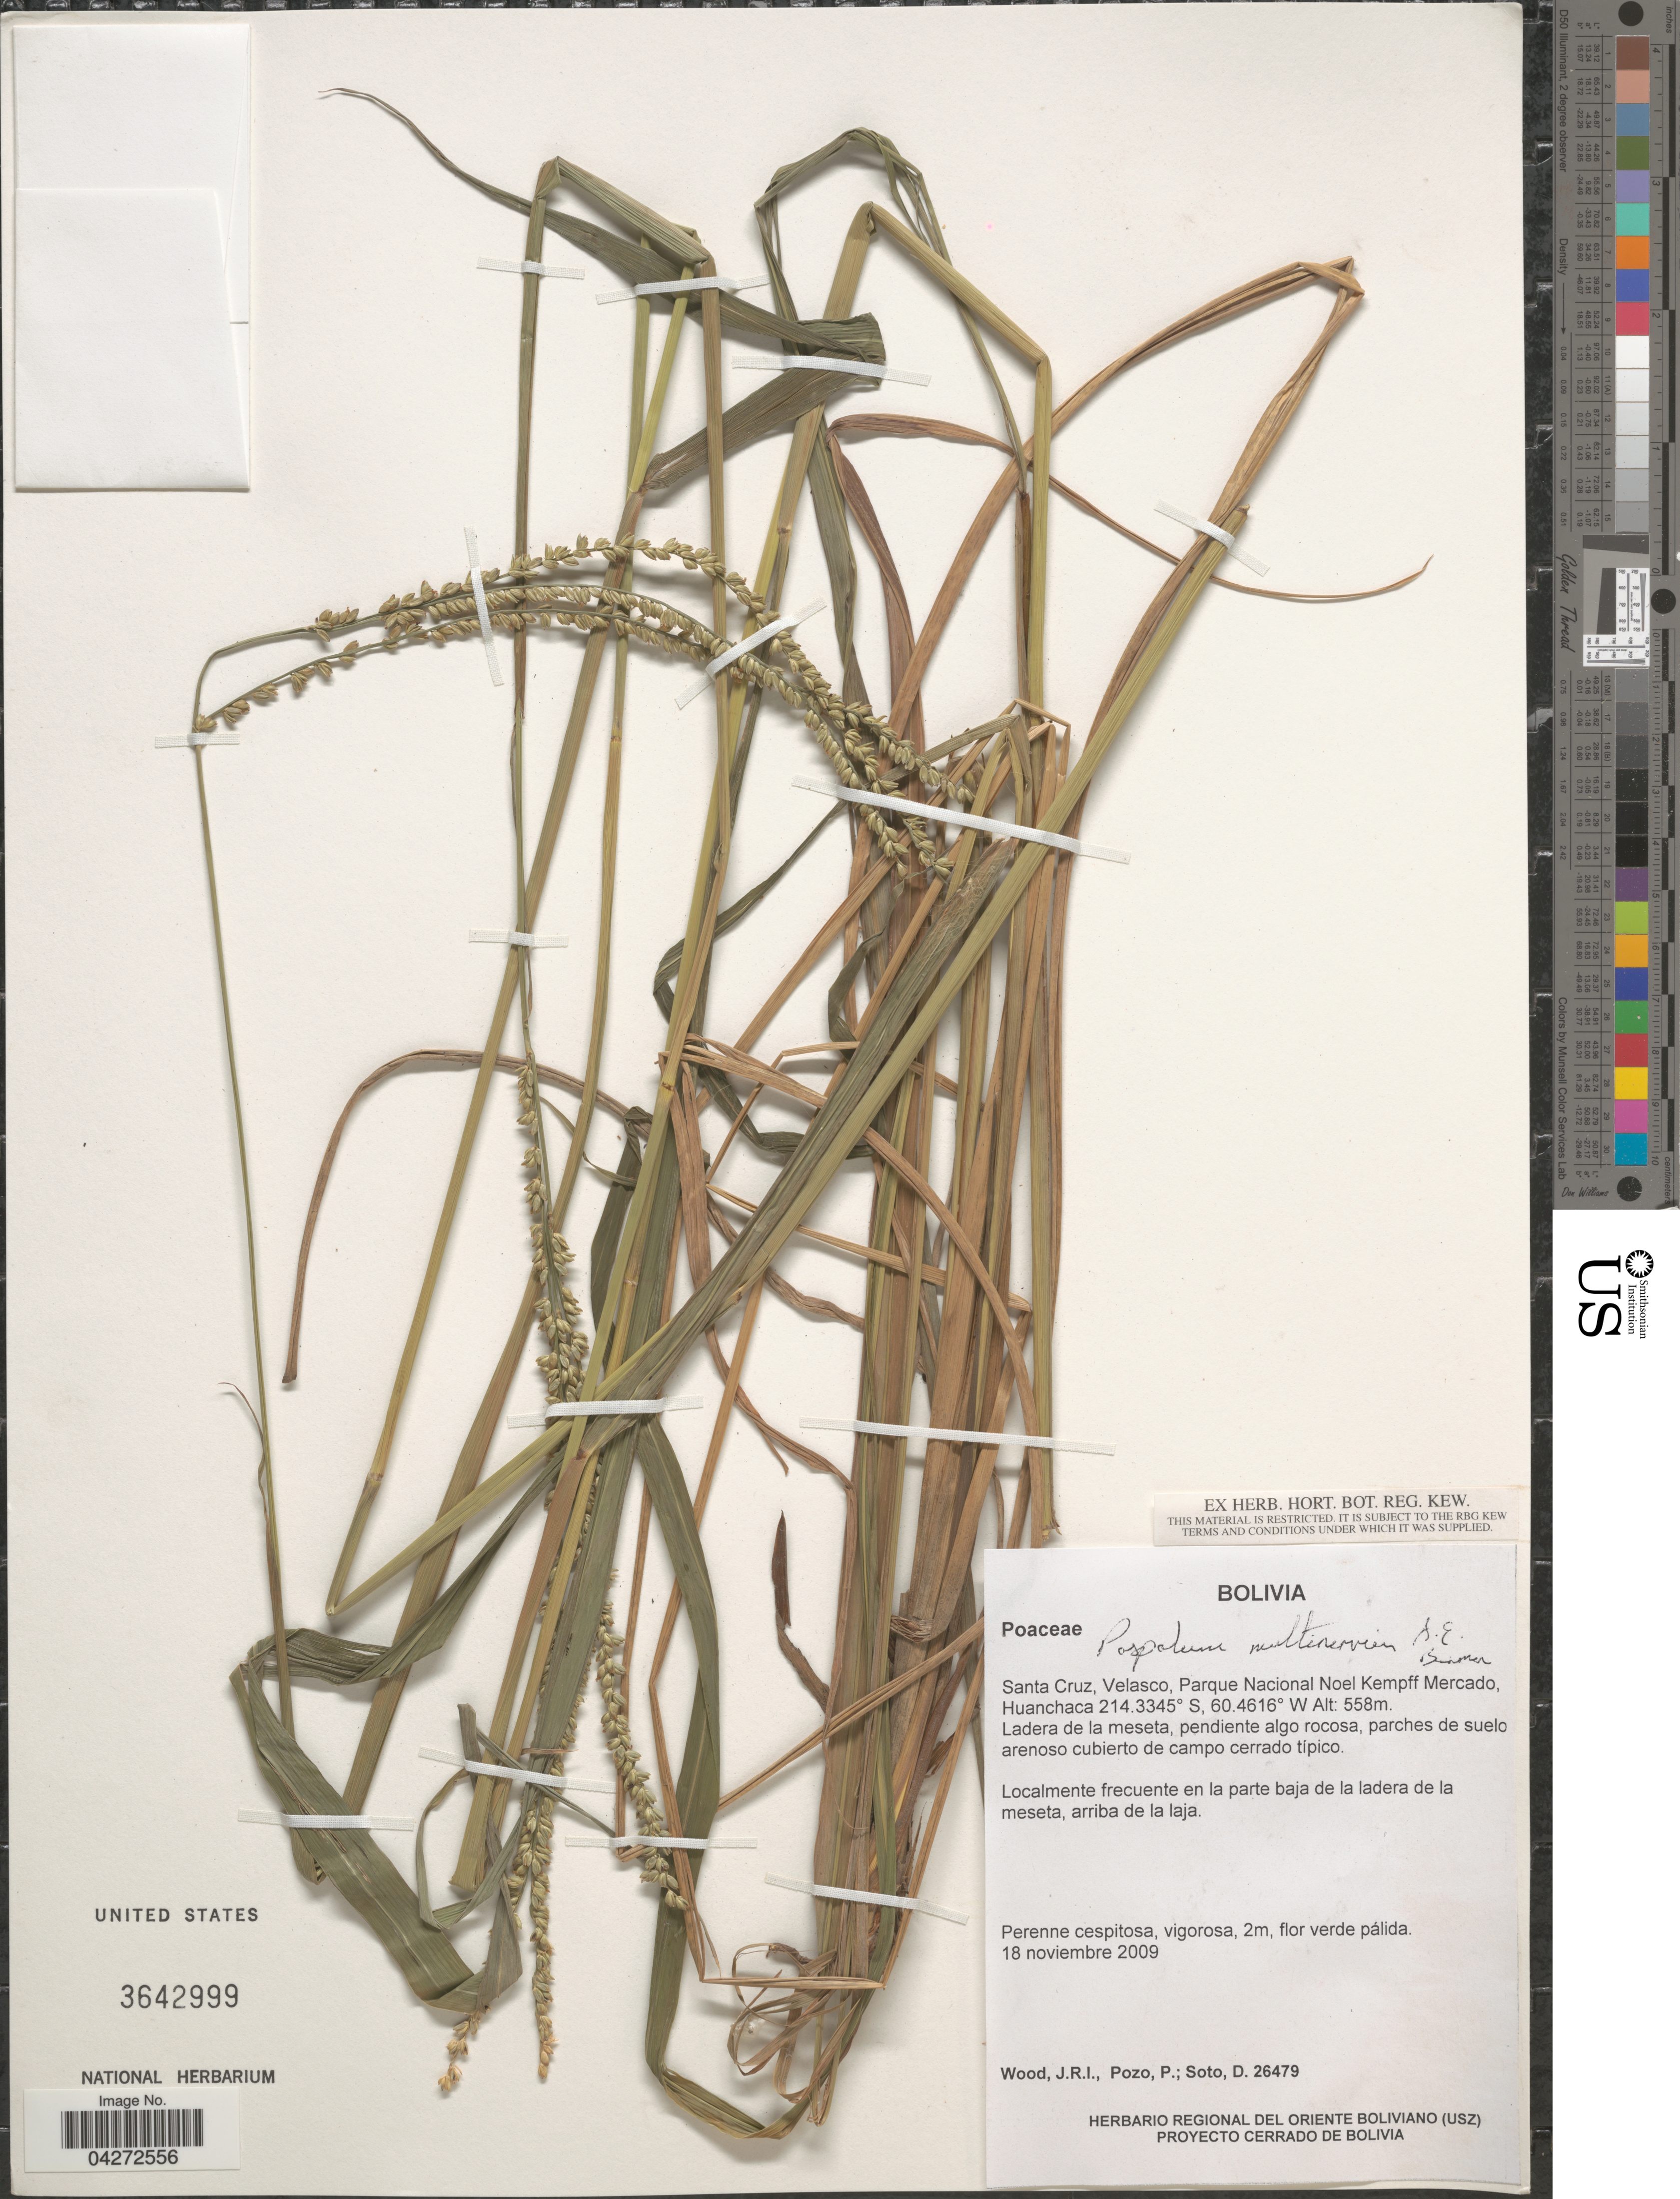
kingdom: Plantae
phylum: Tracheophyta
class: Liliopsida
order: Poales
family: Poaceae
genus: Paspalum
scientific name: Paspalum multinervium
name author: A.G. Burm.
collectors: J. R. I. Wood, P. Pozo & D. Soto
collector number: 26479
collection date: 2009-11-18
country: Bolivia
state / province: Santa Cruz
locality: Velasco, Parque Nacional Noel Kempff Mercado, Huanchaca.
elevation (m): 558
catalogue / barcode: US 3642999